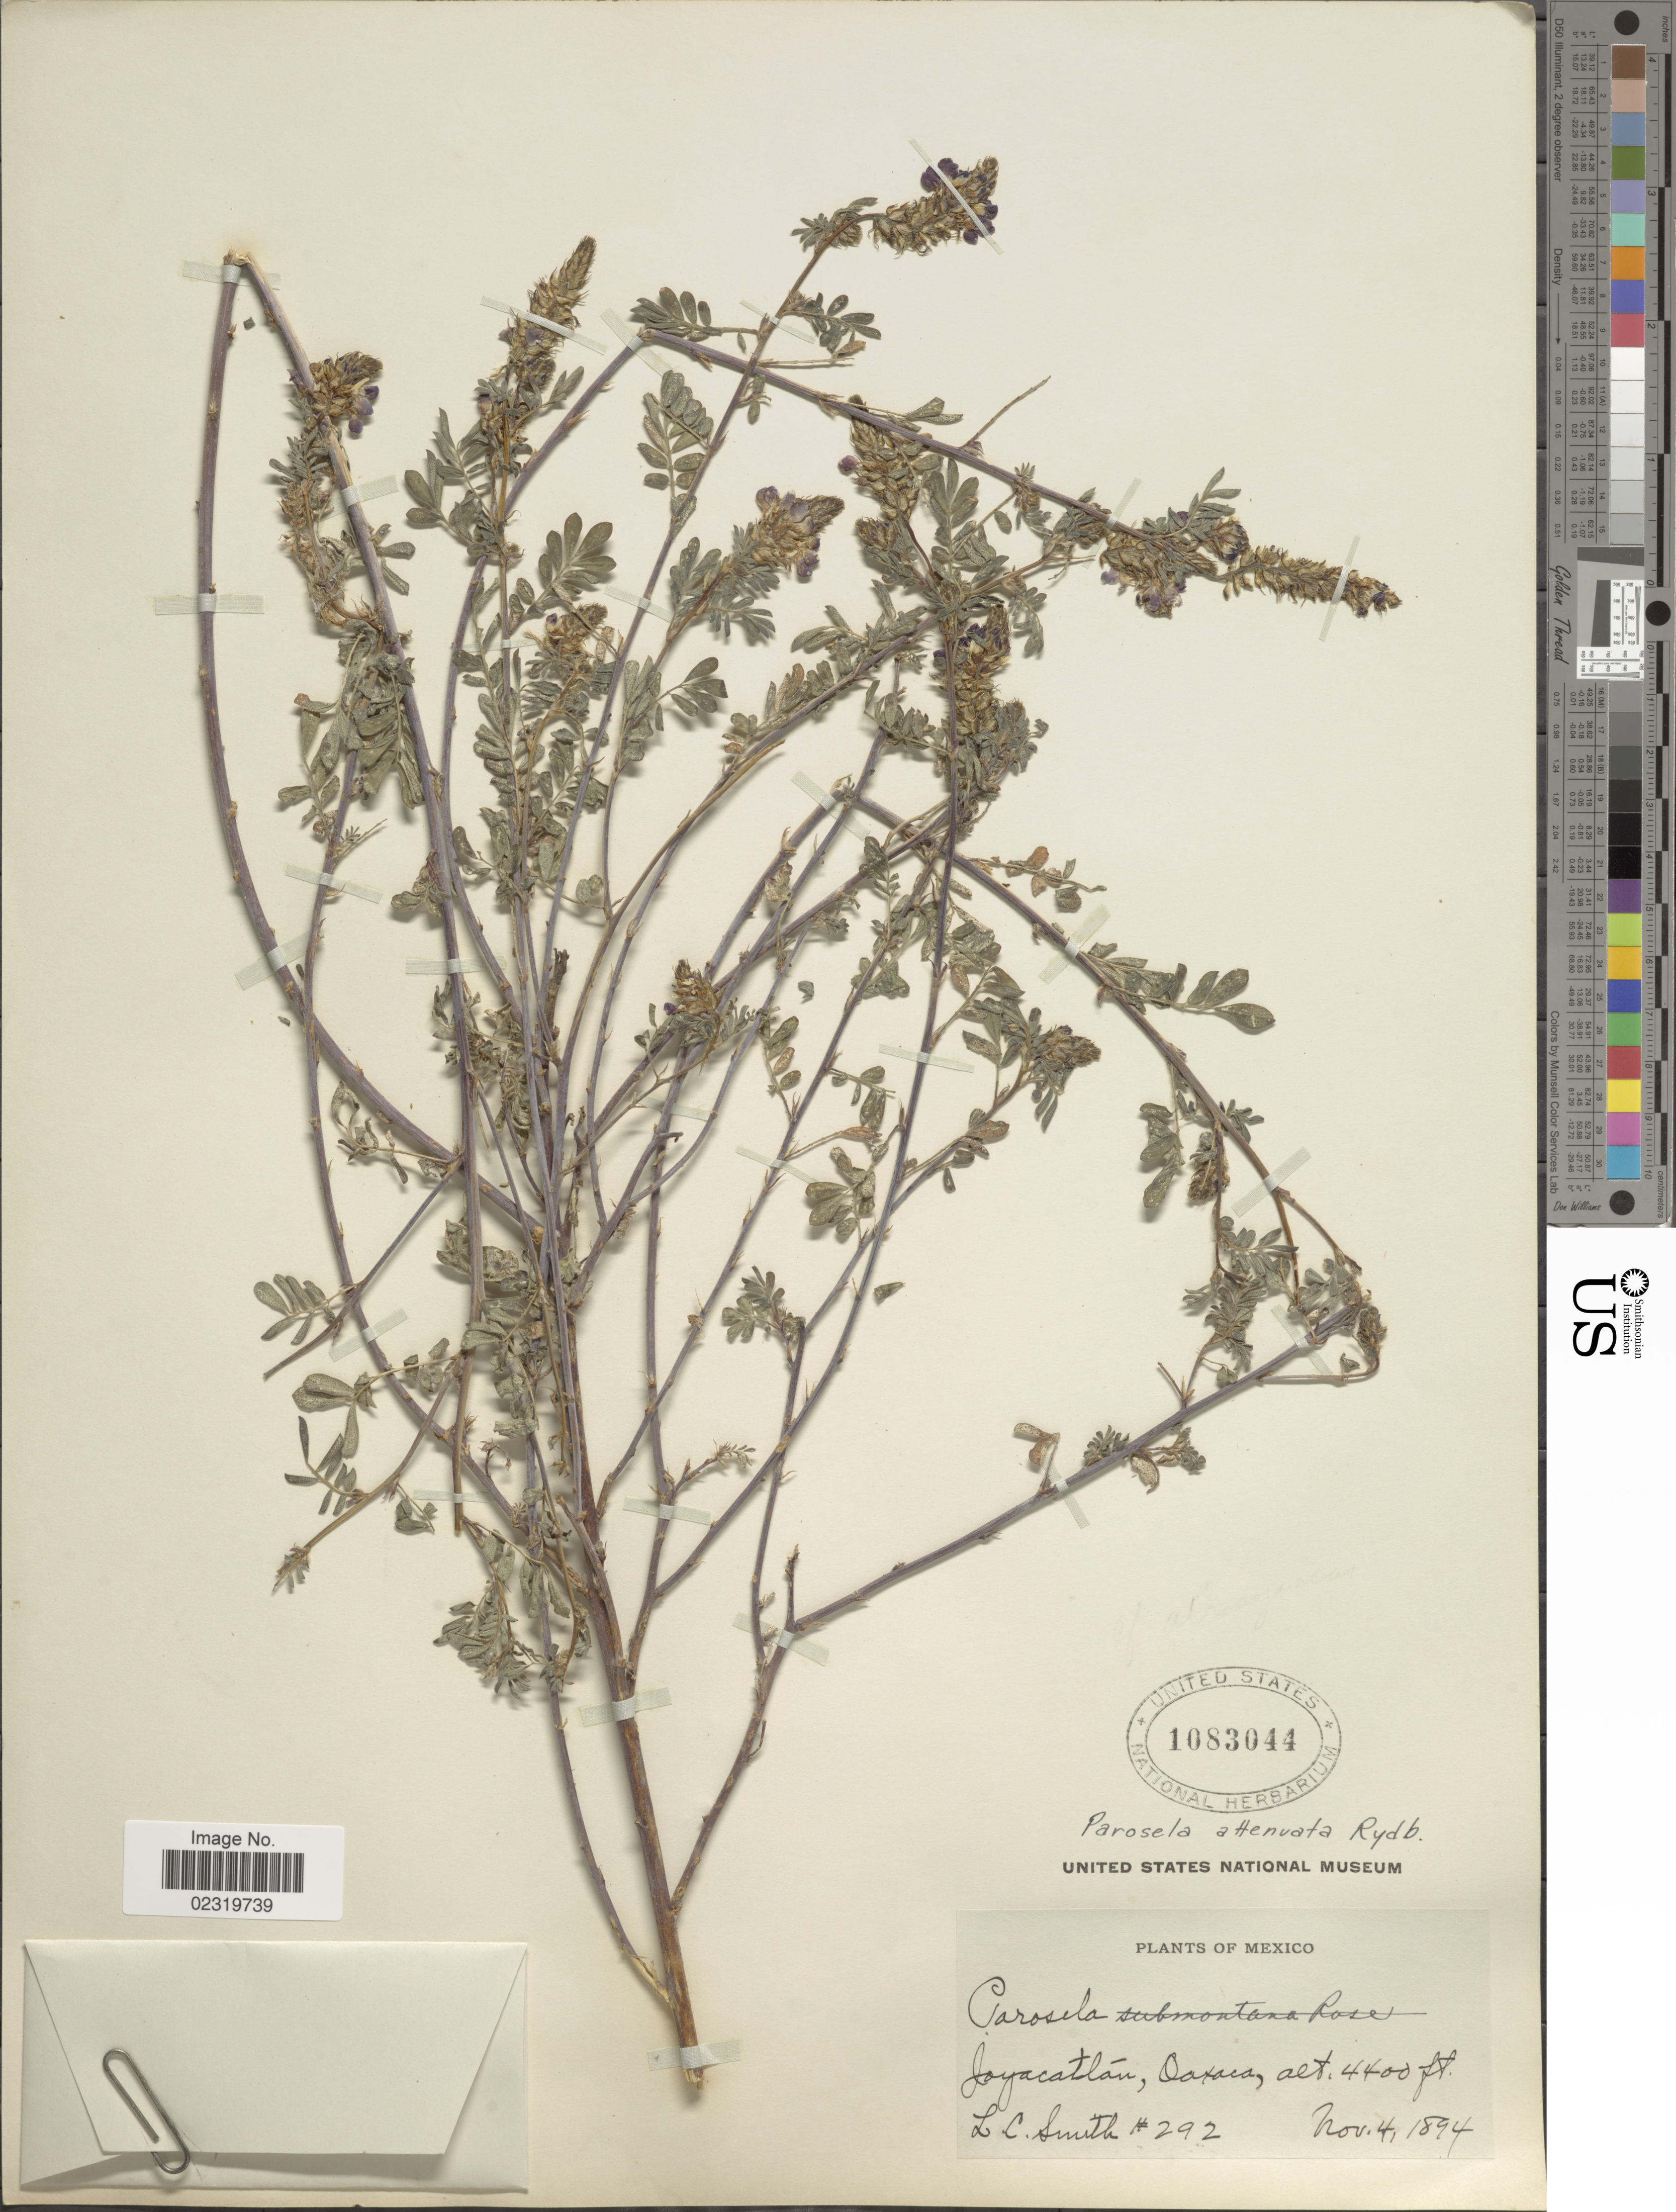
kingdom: Plantae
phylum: Tracheophyta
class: Magnoliopsida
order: Fabales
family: Fabaceae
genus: Dalea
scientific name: Dalea obovatifolia var. obovatifolia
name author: Ortega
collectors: L. C. Smith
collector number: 292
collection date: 1894-11-04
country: Mexico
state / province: Oaxaca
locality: Joyacatlan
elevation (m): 1341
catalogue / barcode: US 1083044